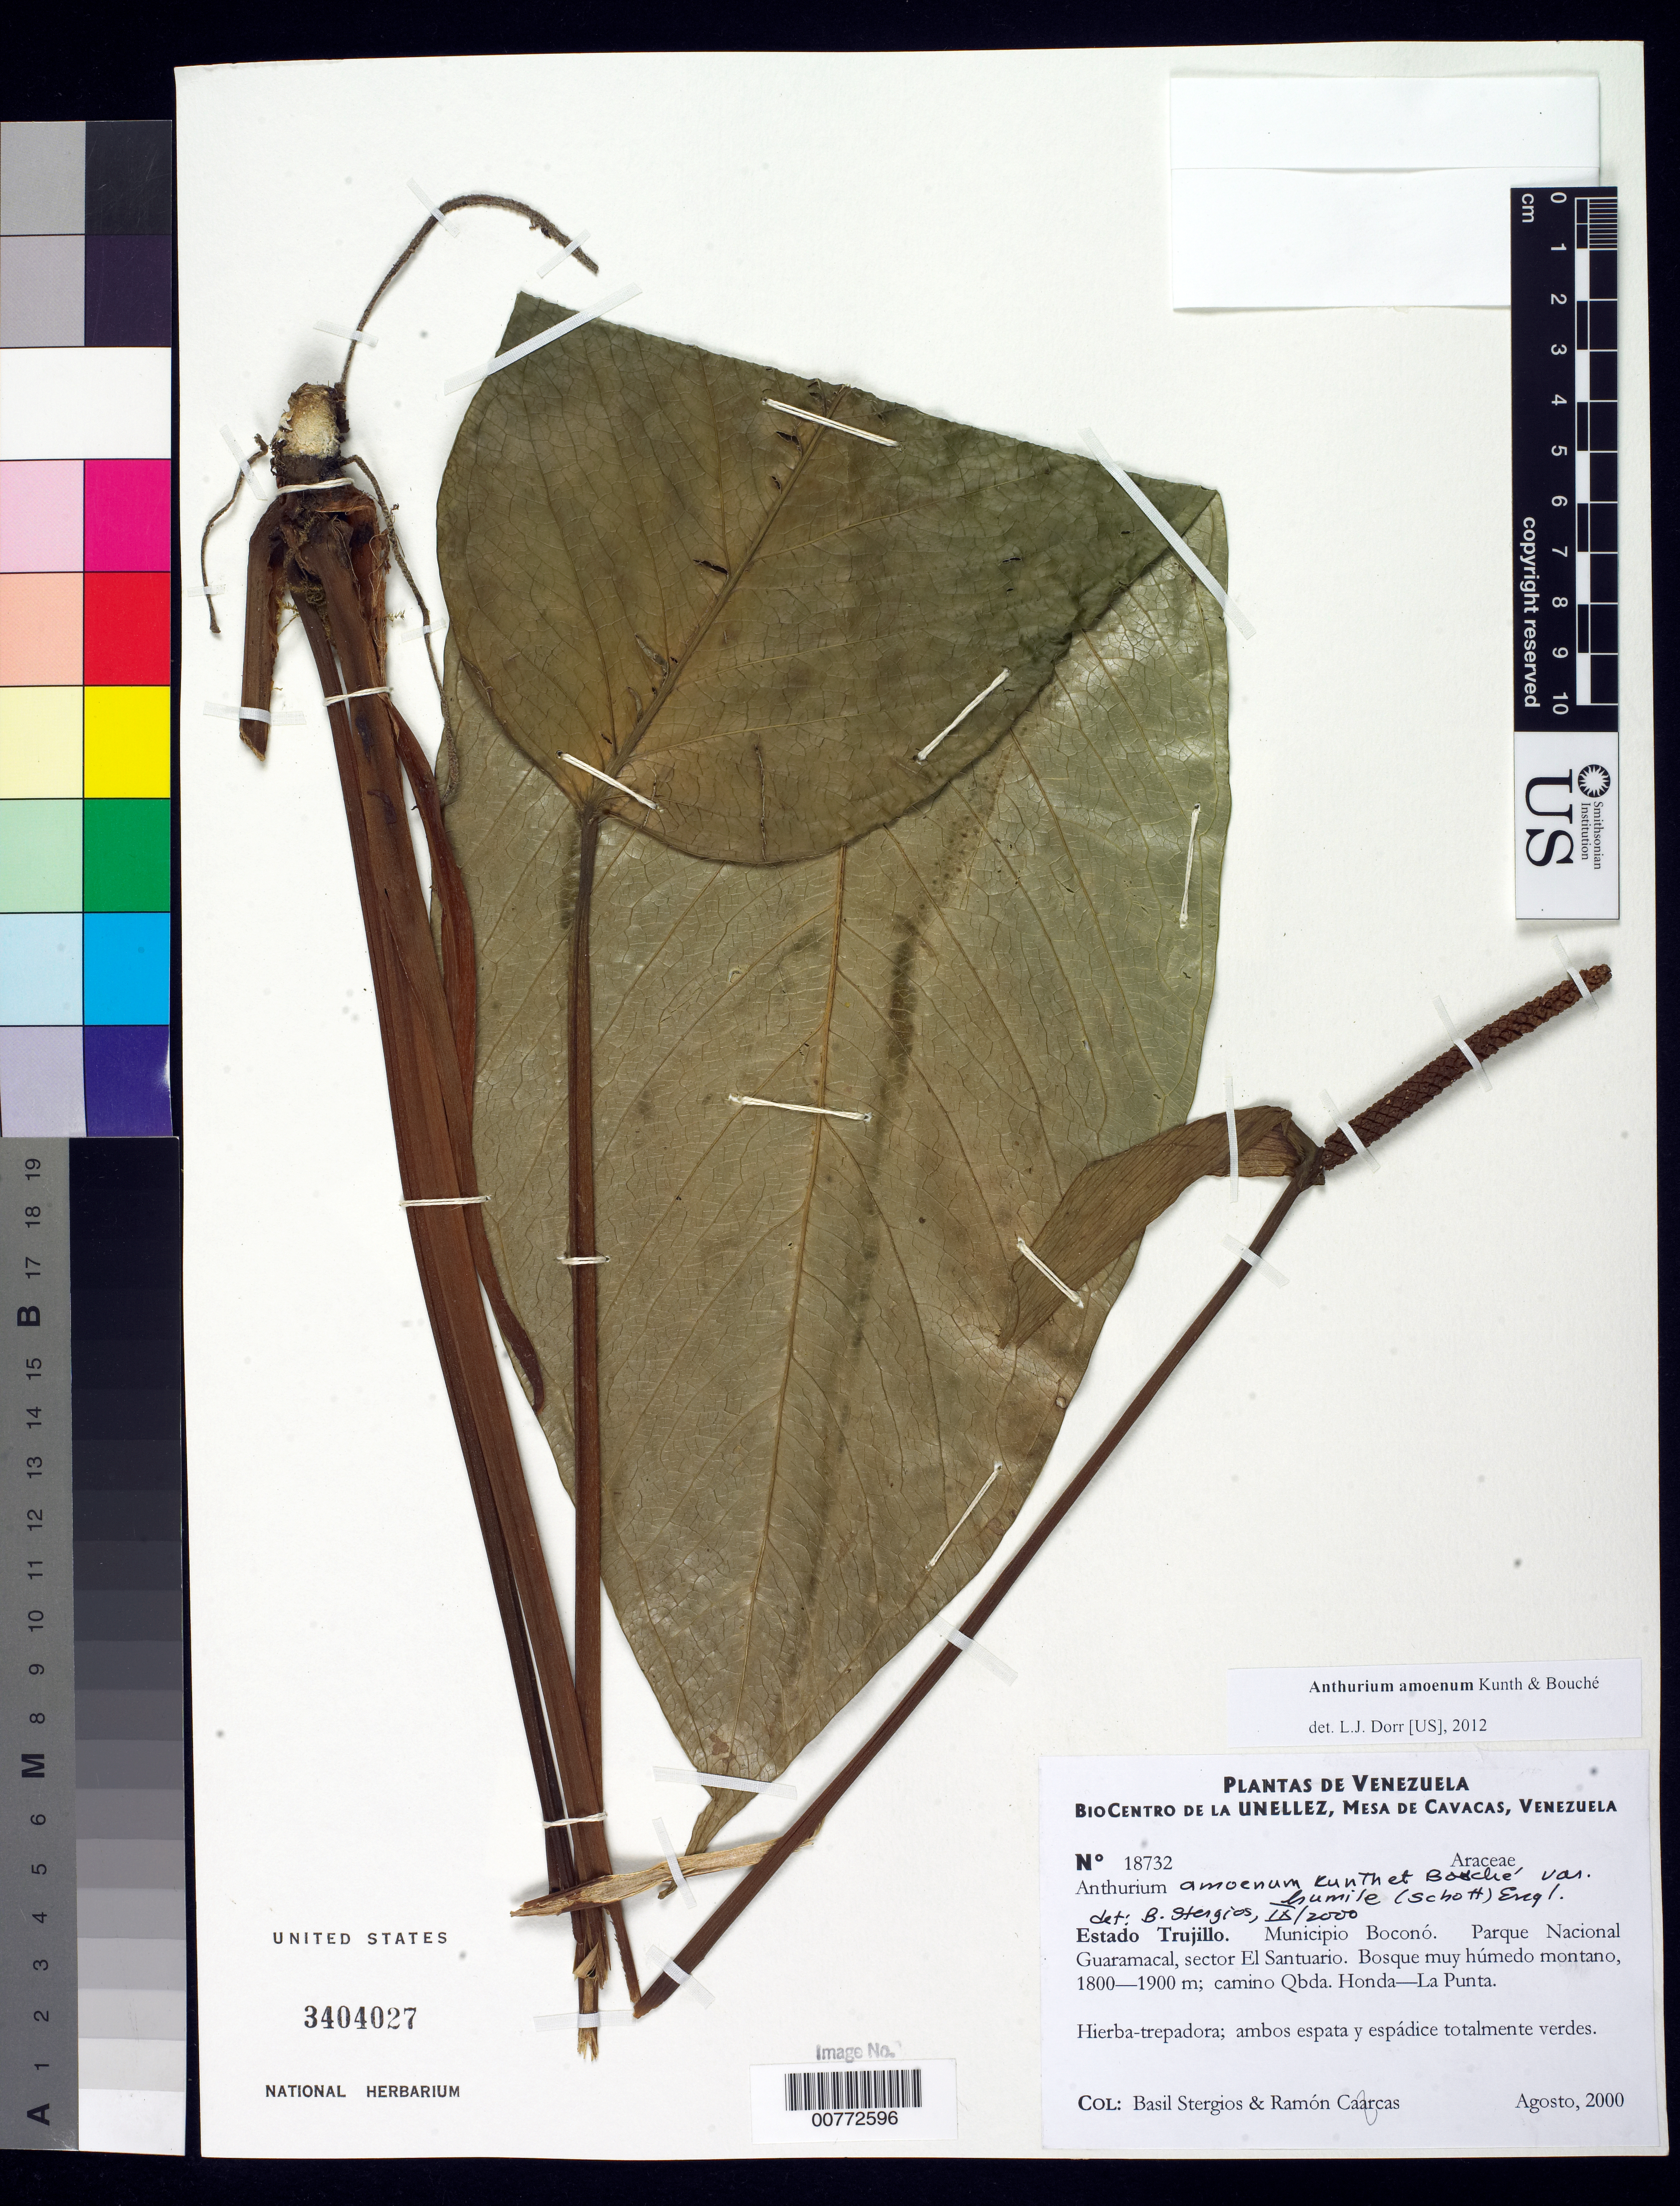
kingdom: Plantae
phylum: Tracheophyta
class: Liliopsida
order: Alismatales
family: Araceae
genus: Anthurium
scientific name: Anthurium amoenum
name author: Kunth & C.D. Bouché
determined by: Dorr, L. J., (BOT), Smithsonian Institution - National Museum of Natural History (UNITED STATES)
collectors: B. G. Stergios & R. Caracas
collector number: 18732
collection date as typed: Aug 2000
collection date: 2000-08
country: Venezuela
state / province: Trujillo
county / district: Boconó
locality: Parque Nacional Guaramacal, El Santuarío, Quebrada Honda-La Punta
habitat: bosque muy humedo montano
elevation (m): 1800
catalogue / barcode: US 3404027